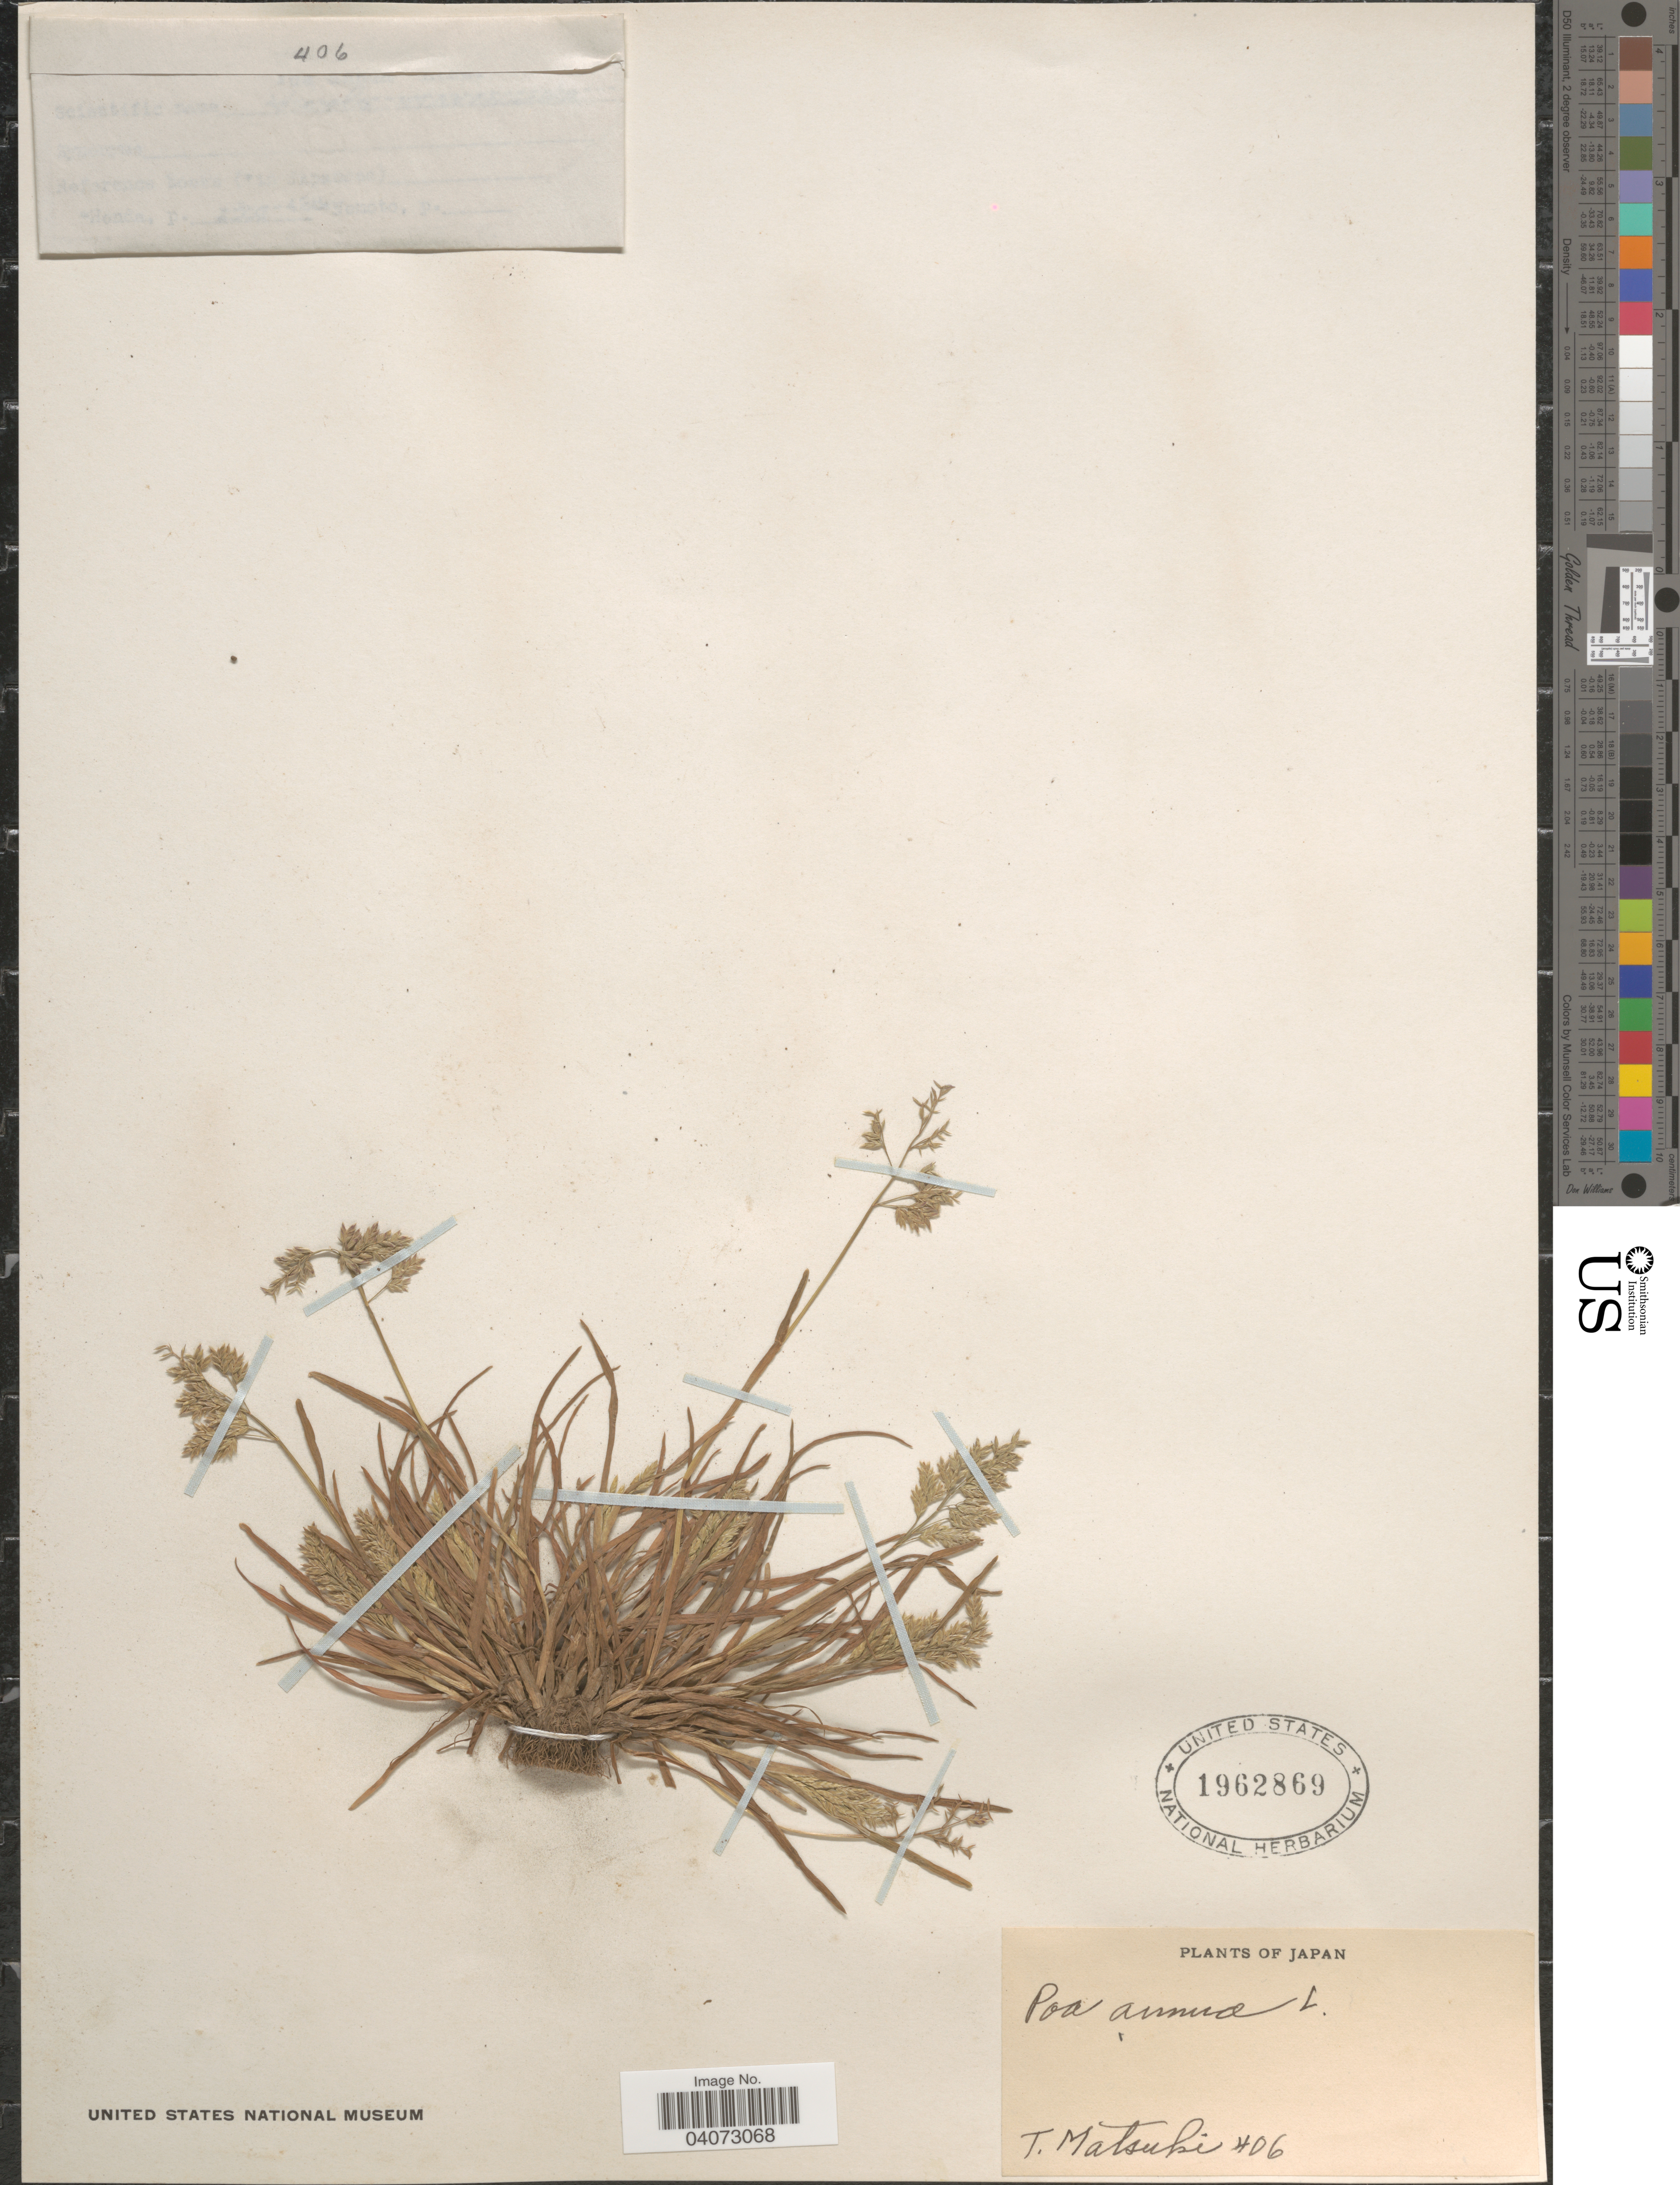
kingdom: Plantae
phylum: Tracheophyta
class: Liliopsida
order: Poales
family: Poaceae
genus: Poa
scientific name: Poa annua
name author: L.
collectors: T. Matsuki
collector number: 406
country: Japan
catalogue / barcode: US 1962869